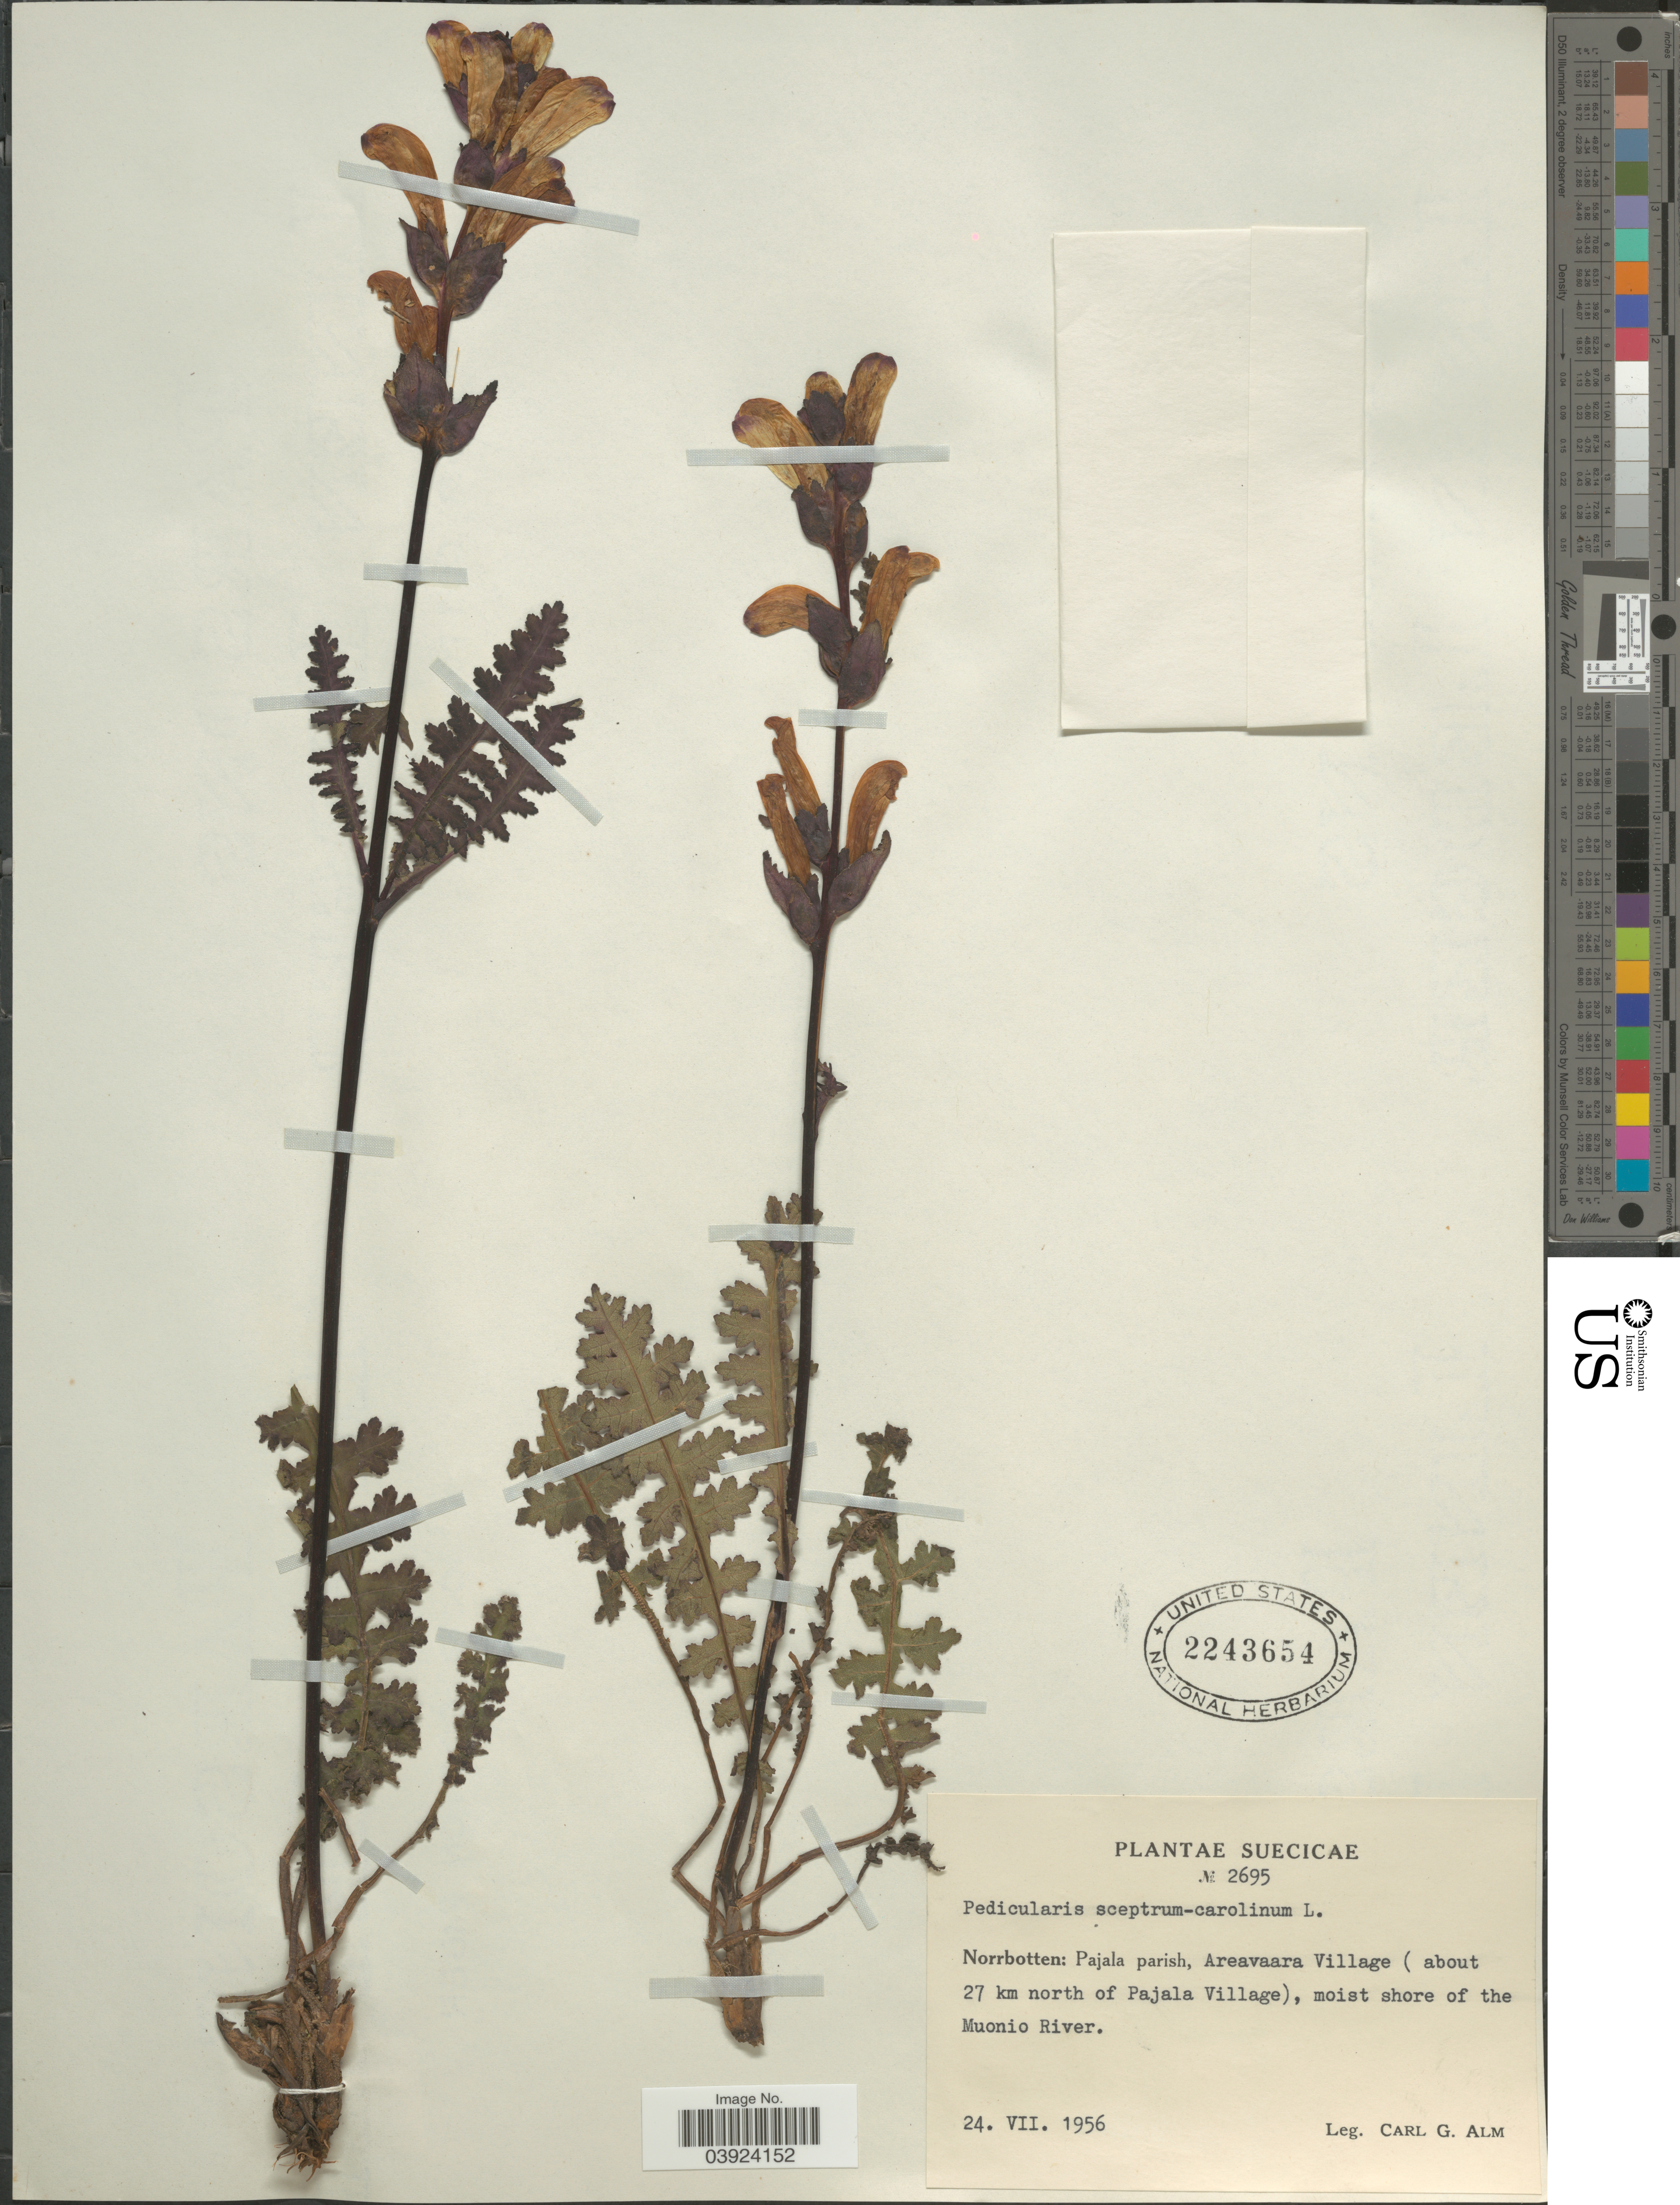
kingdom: Plantae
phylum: Tracheophyta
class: Magnoliopsida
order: Lamiales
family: Orobanchaceae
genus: Pedicularis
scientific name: Pedicularis sceptrum-carolinum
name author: L.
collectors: C. G. Alm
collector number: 2695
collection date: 1956-07-24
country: Sweden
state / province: Norrbotten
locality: Suecicae. Norrbotton: Pajala parish, Areavaara Village (about 27 km north of Pajala Village), moist shore of the Muonio River.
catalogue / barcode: US 2243654